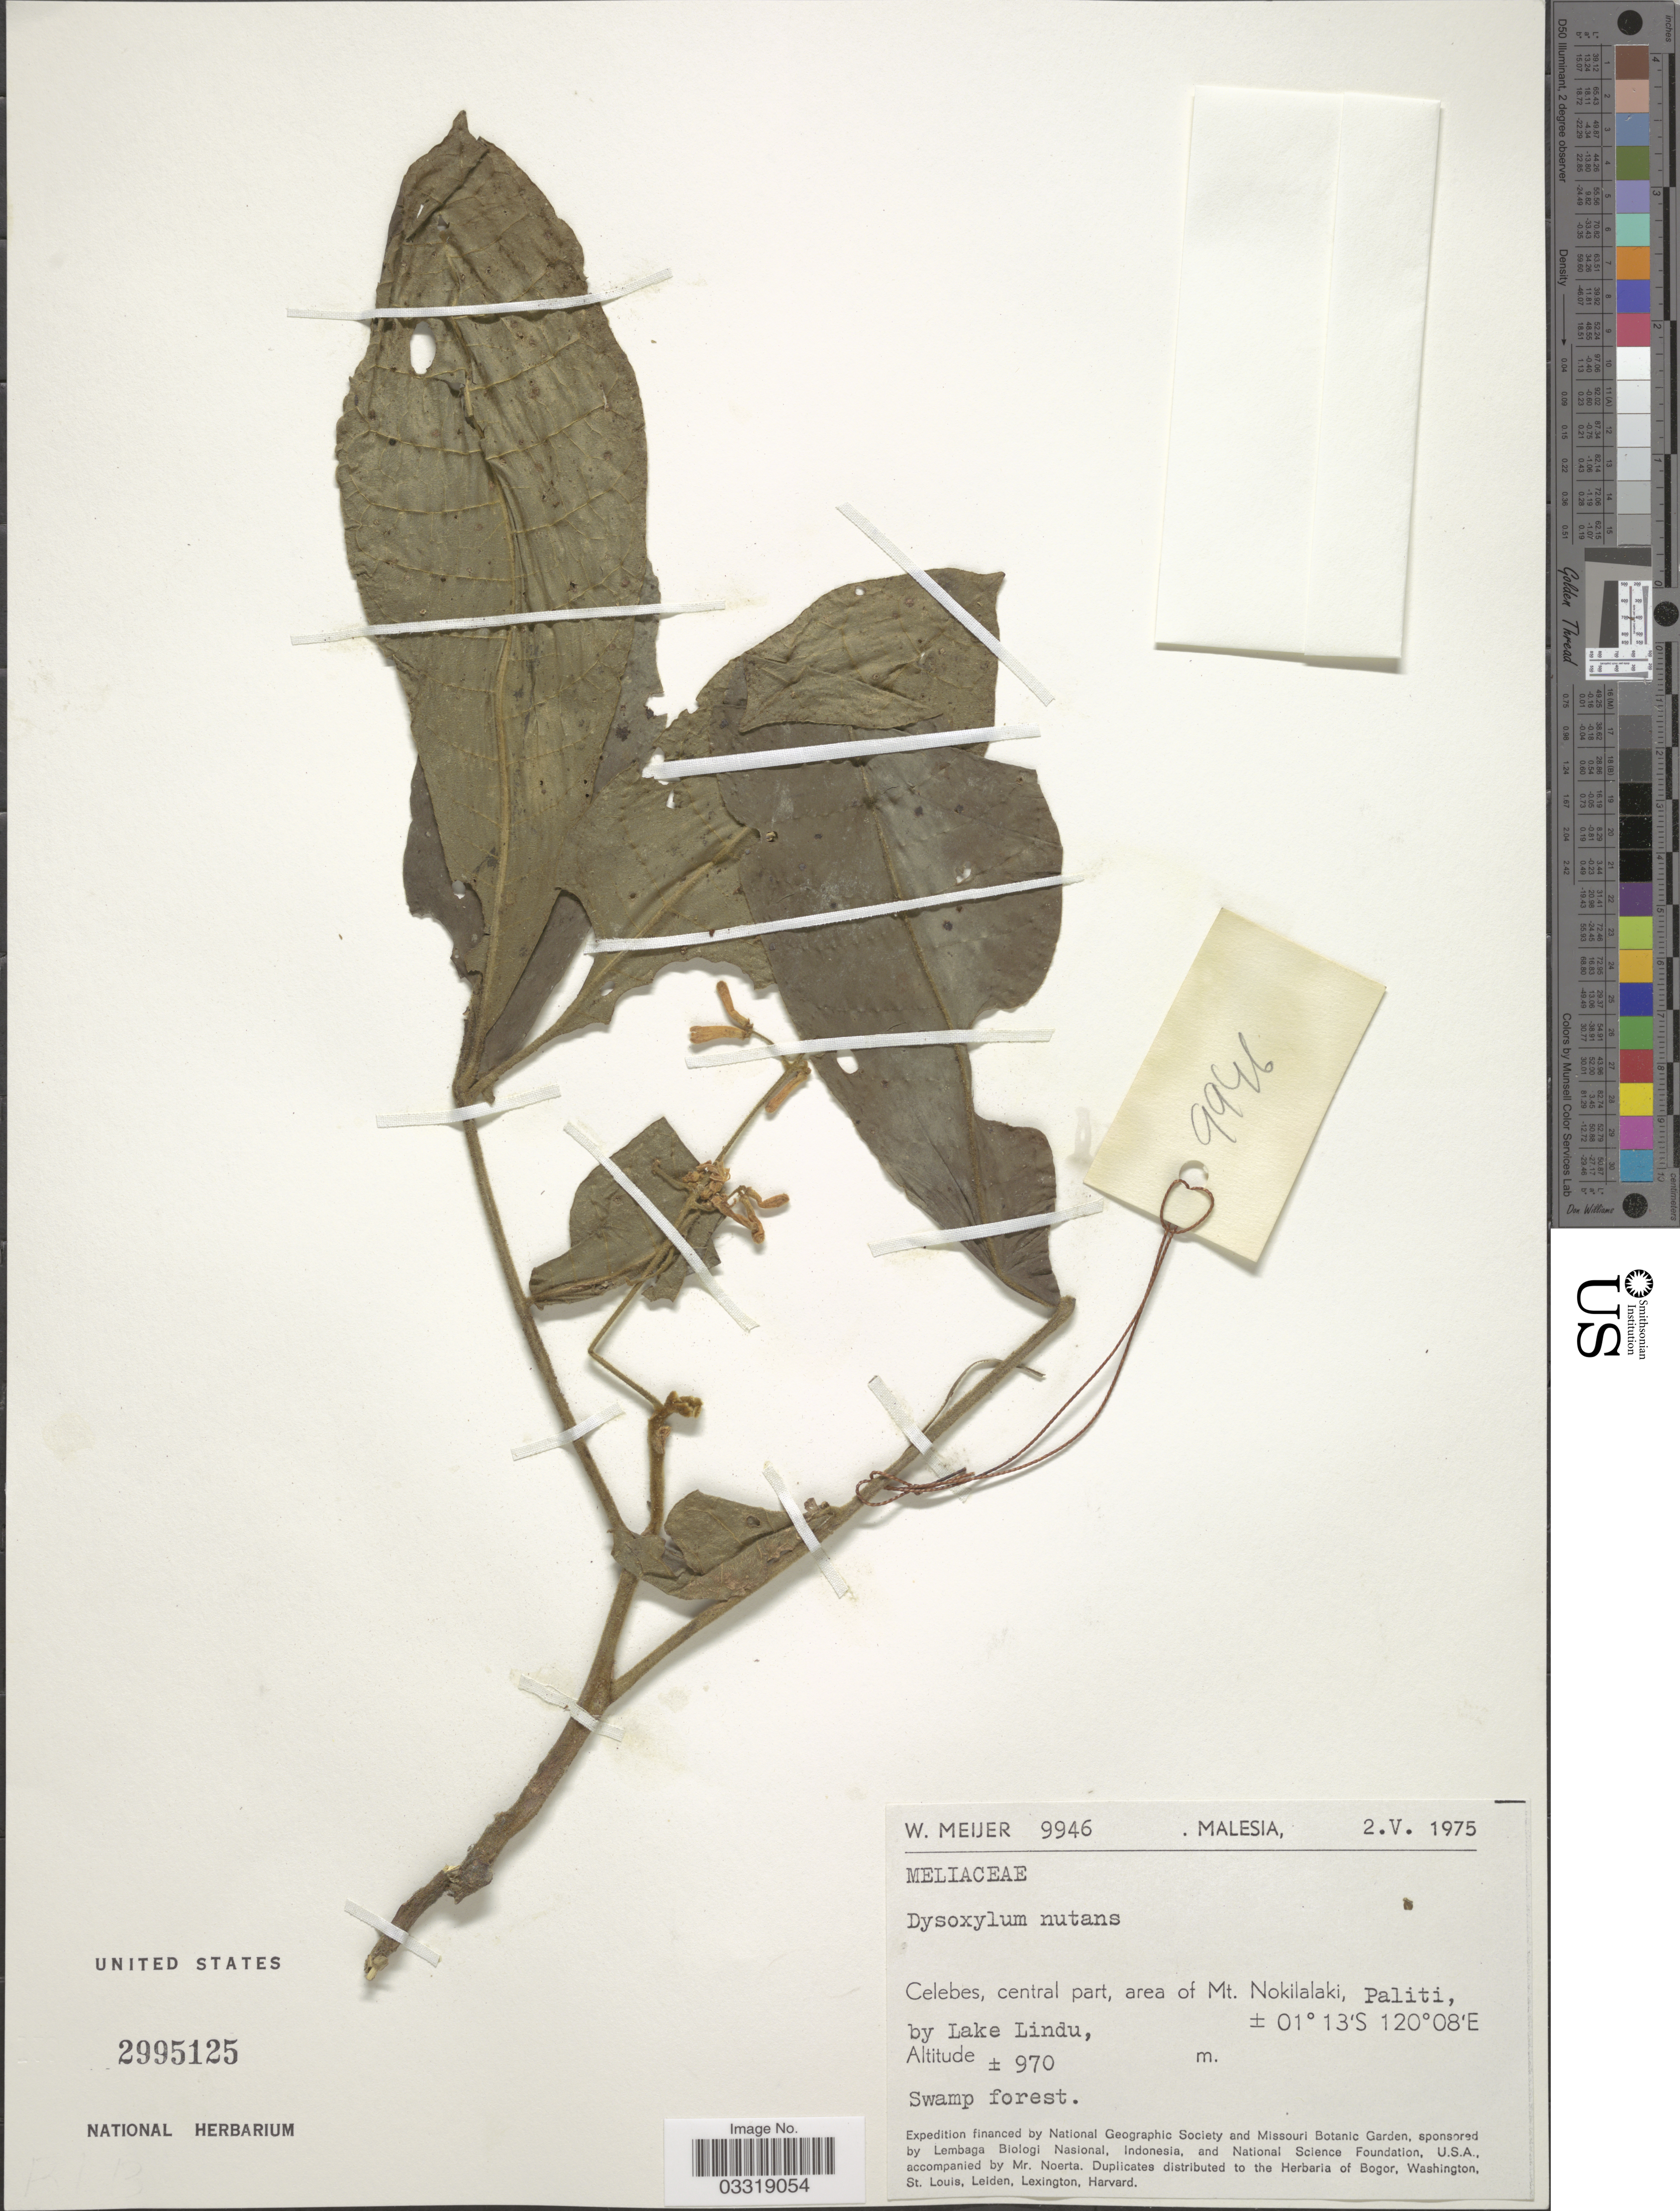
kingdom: Plantae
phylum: Tracheophyta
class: Magnoliopsida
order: Sapindales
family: Meliaceae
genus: Didymocheton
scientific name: Didymocheton nutans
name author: Blume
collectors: W. Meijer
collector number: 9946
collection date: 1975-05-02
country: Malaysia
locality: Malesia. Celebes, central part, area of Mt. Nokilalaki, Paliti, by Lake Lindu.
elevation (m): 970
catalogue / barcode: US 2995125